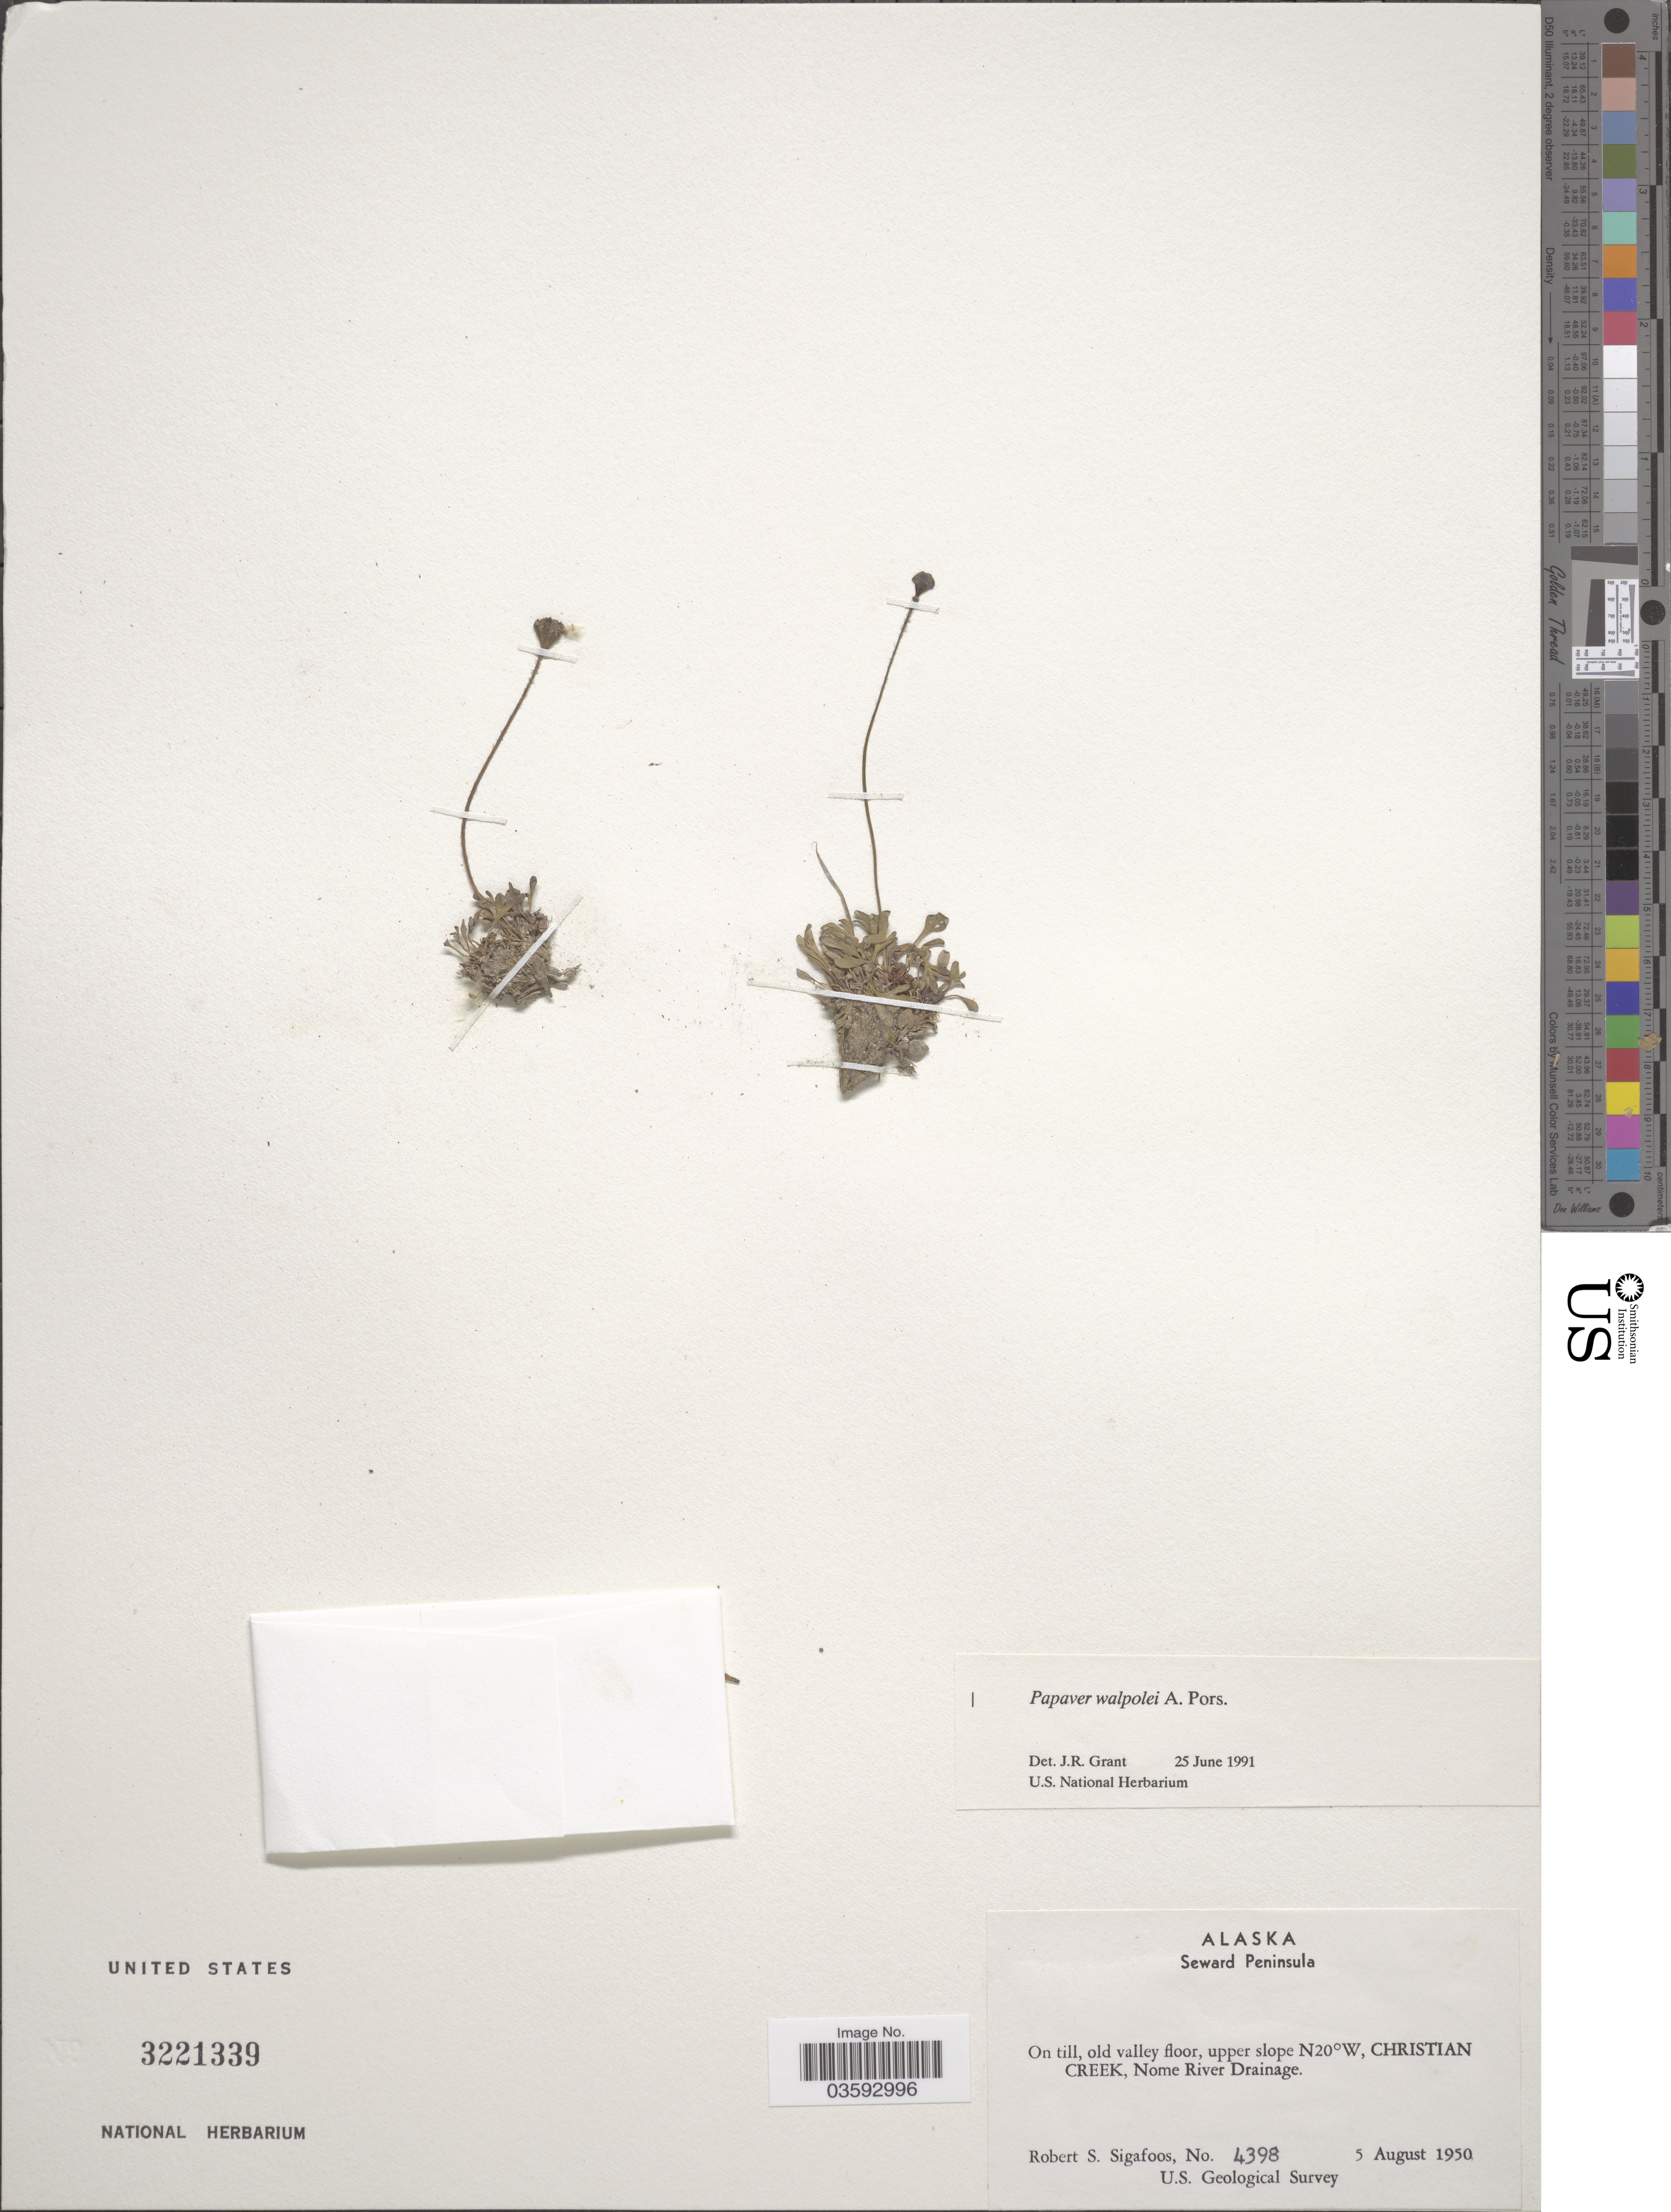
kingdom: Plantae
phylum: Tracheophyta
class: Magnoliopsida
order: Ranunculales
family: Papaveraceae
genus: Papaver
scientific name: Papaver walpolei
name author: A.E. Porsild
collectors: R. Sigafoos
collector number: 4398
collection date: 1950-08-05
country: United States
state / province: Alaska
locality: Seward Peninsula. On till, old valley floor, upper slope N20ºW [unsure placement], Christian Creek, Nome River Drainage.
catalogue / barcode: US 3221339